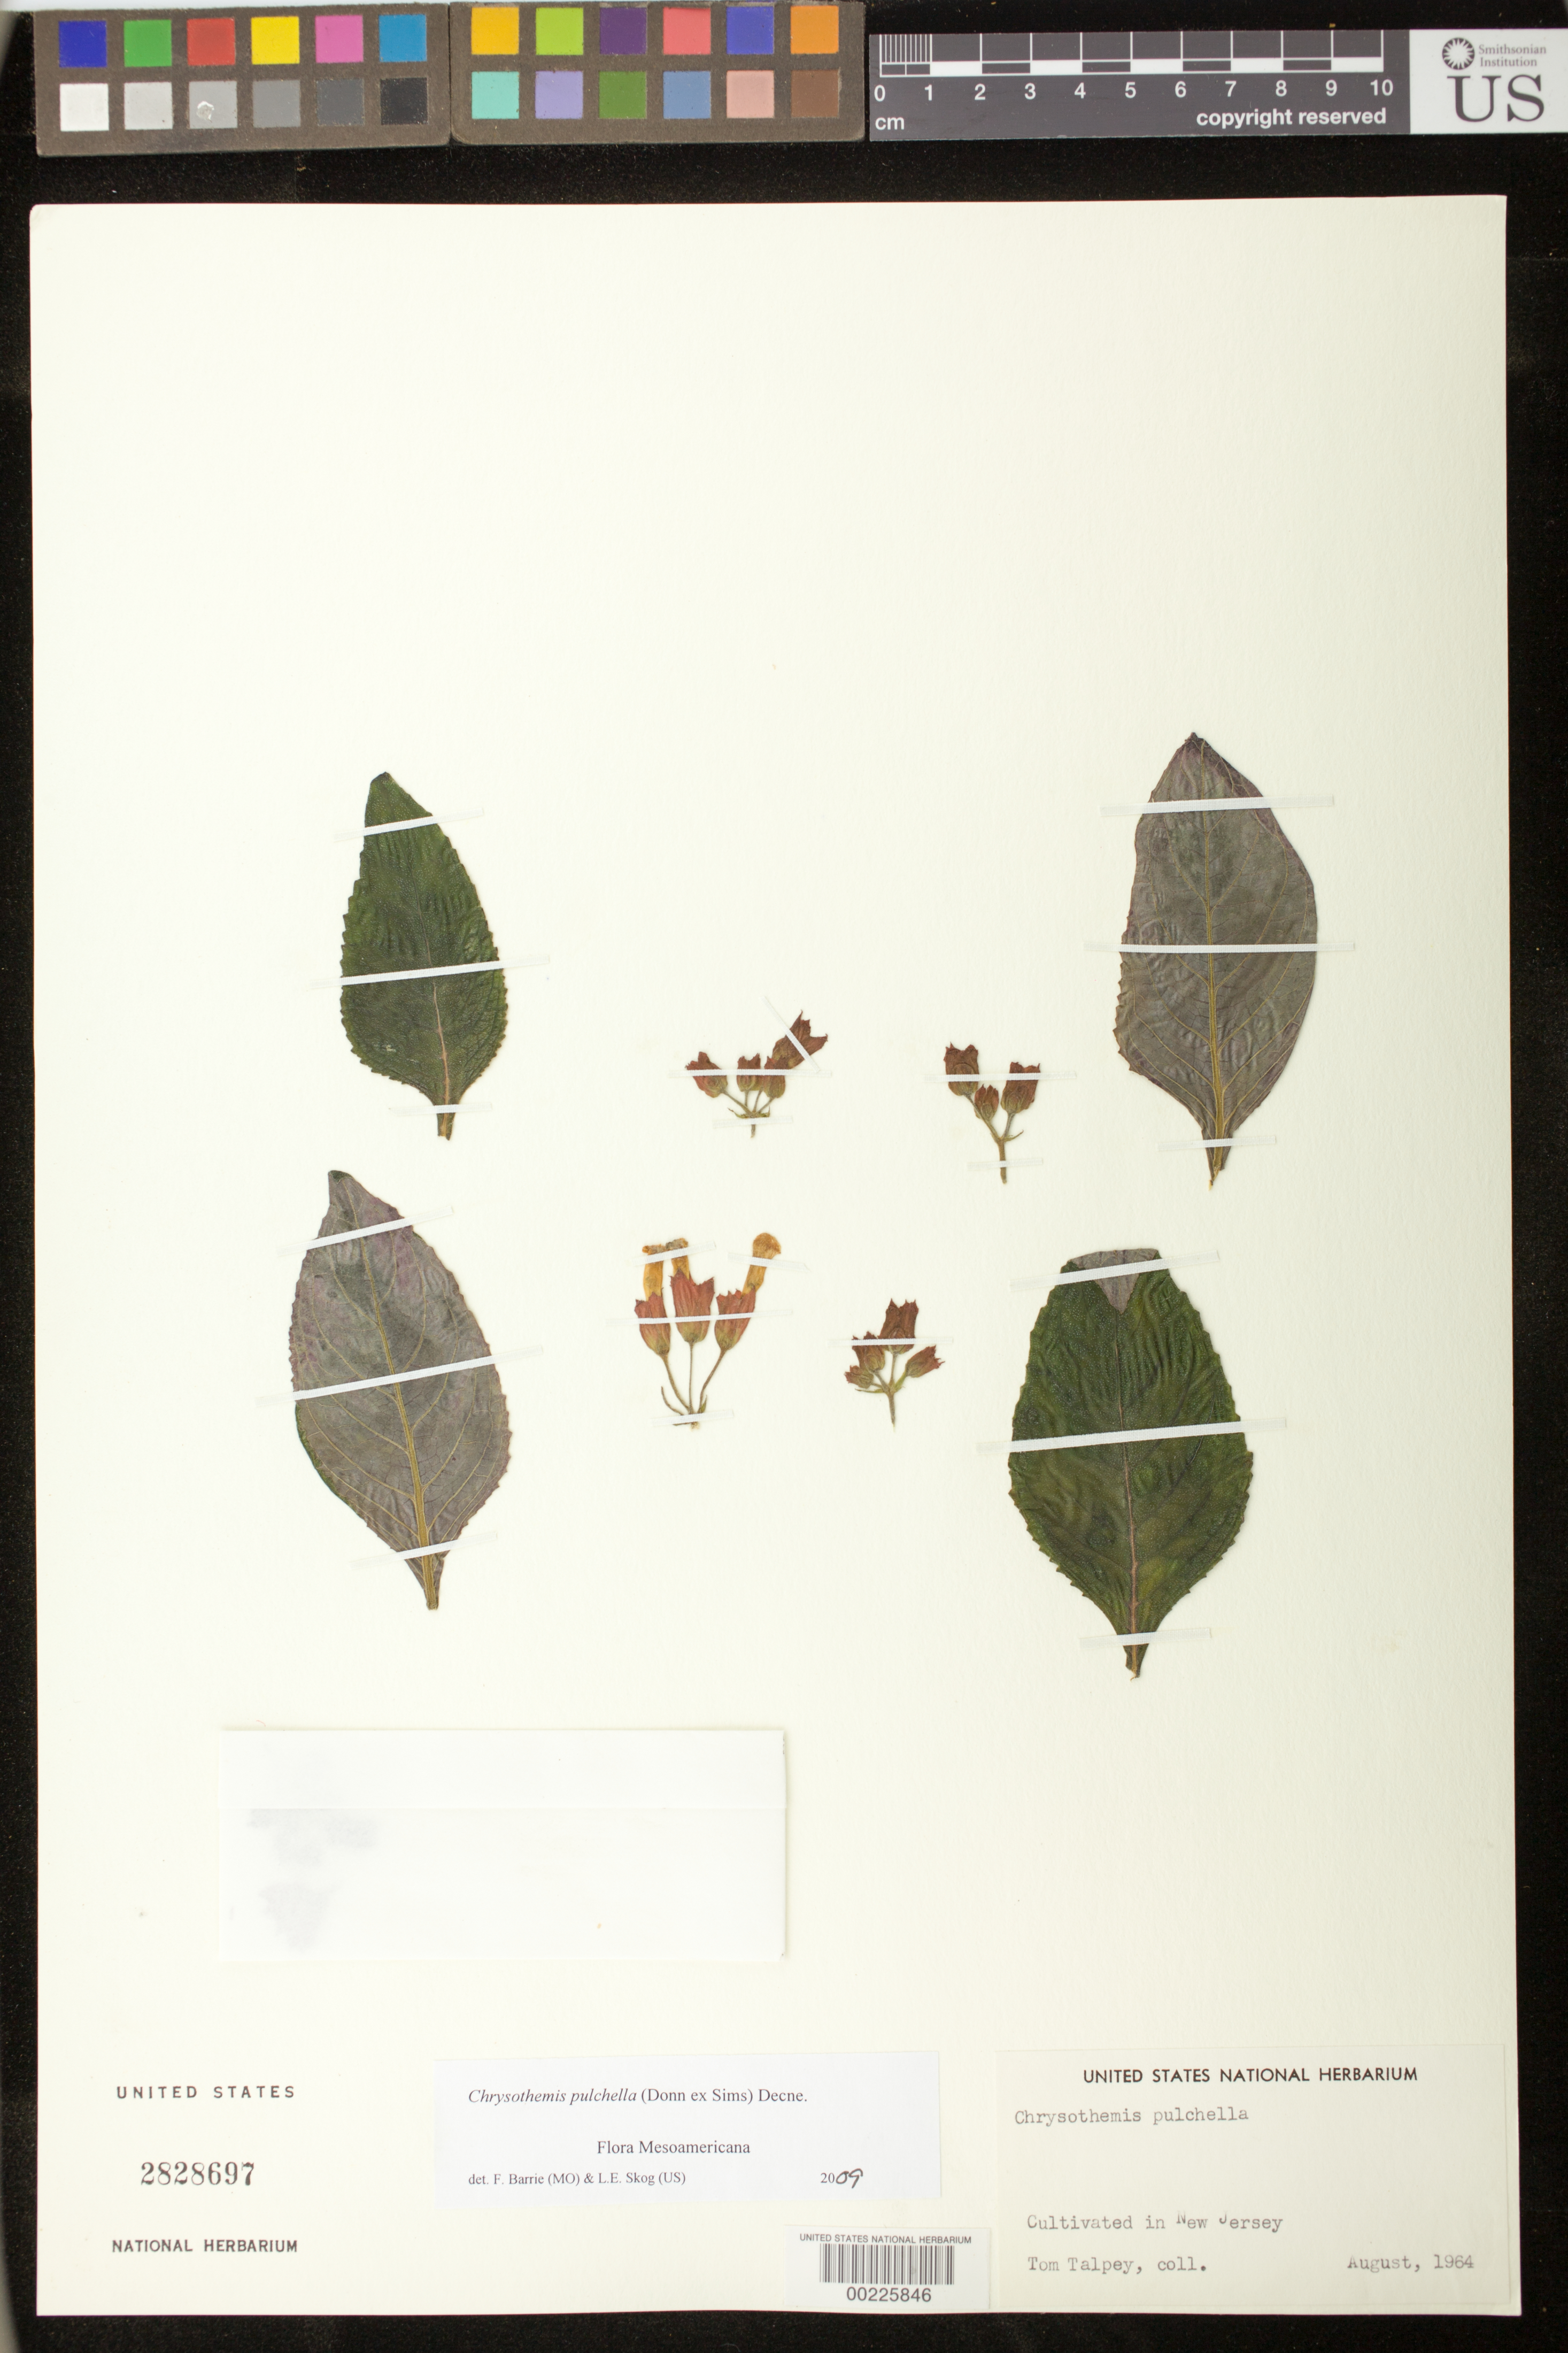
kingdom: Plantae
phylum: Tracheophyta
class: Magnoliopsida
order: Lamiales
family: Gesneriaceae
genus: Chrysothemis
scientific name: Chrysothemis pulchella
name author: (Donn ex Sims) Decne.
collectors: T. Talpey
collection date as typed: Aug 1964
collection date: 1964-08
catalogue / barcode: US 2828697